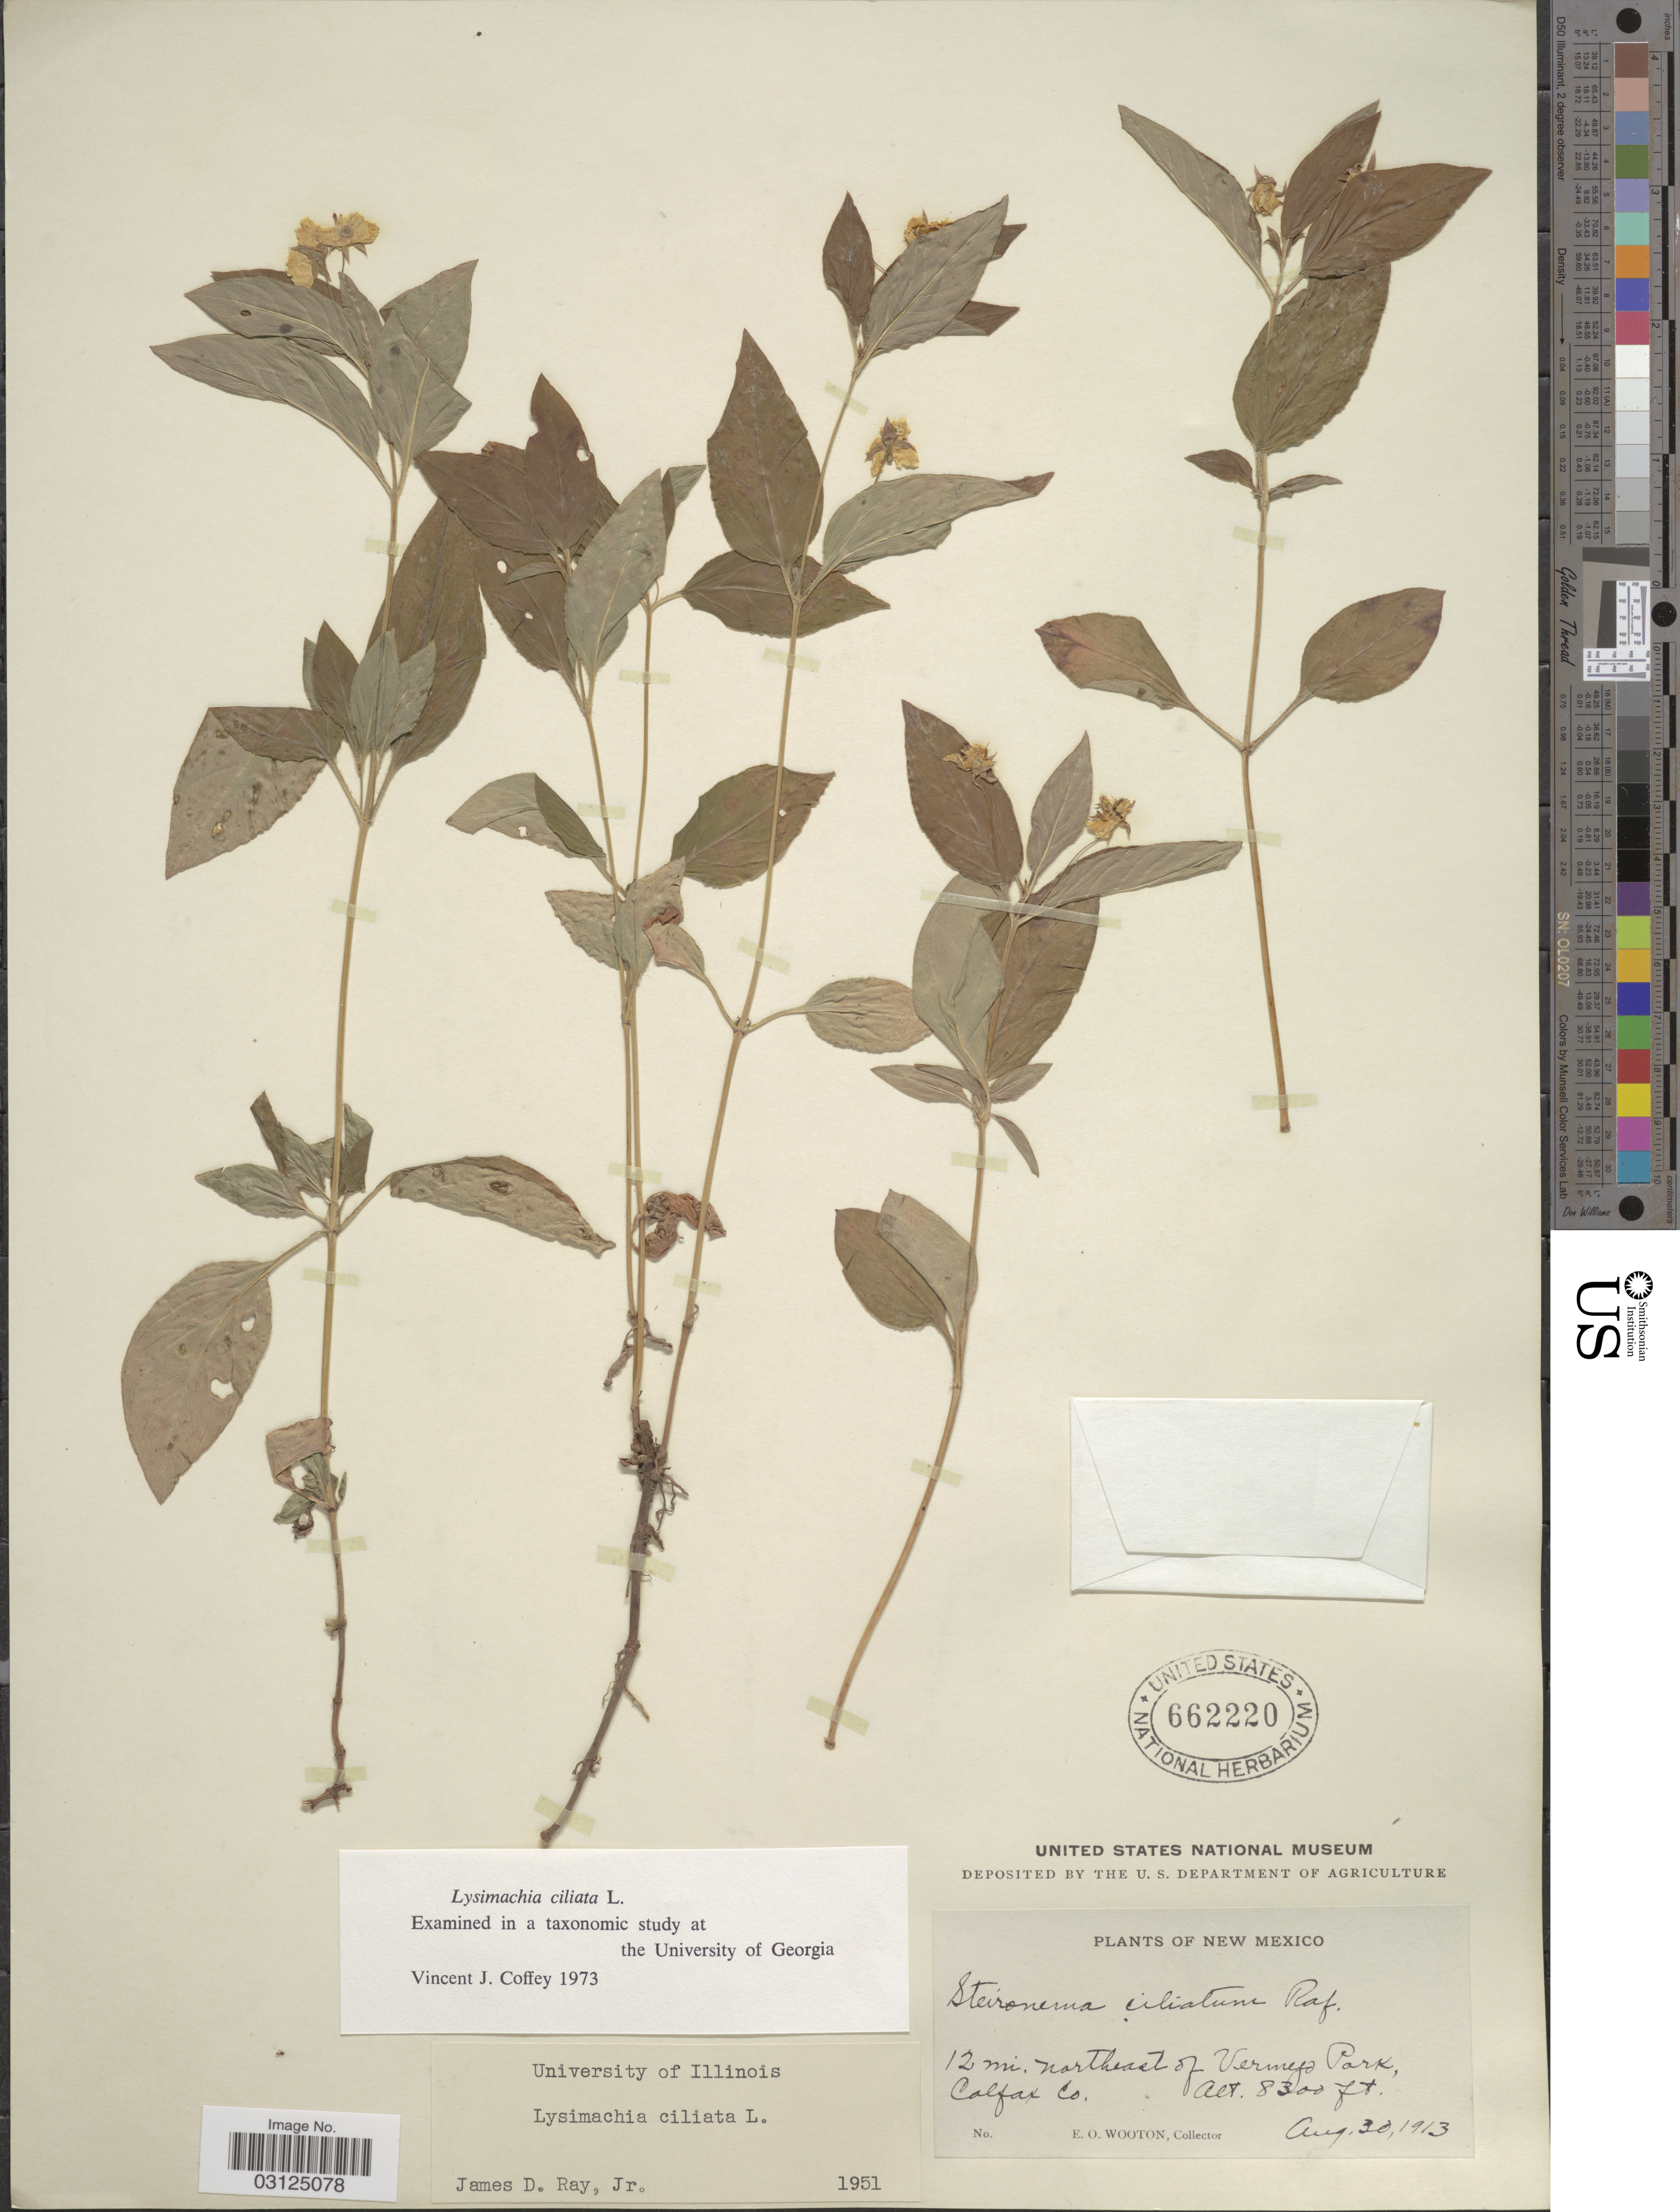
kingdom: Plantae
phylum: Tracheophyta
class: Magnoliopsida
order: Ericales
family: Primulaceae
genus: Lysimachia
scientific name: Lysimachia ciliata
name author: L.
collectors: E. O. Wooton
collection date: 1913-08-30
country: United States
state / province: New Mexico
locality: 12 mi. northeast of Vermejo Park, Calfax Co.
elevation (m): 2530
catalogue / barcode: US 662220